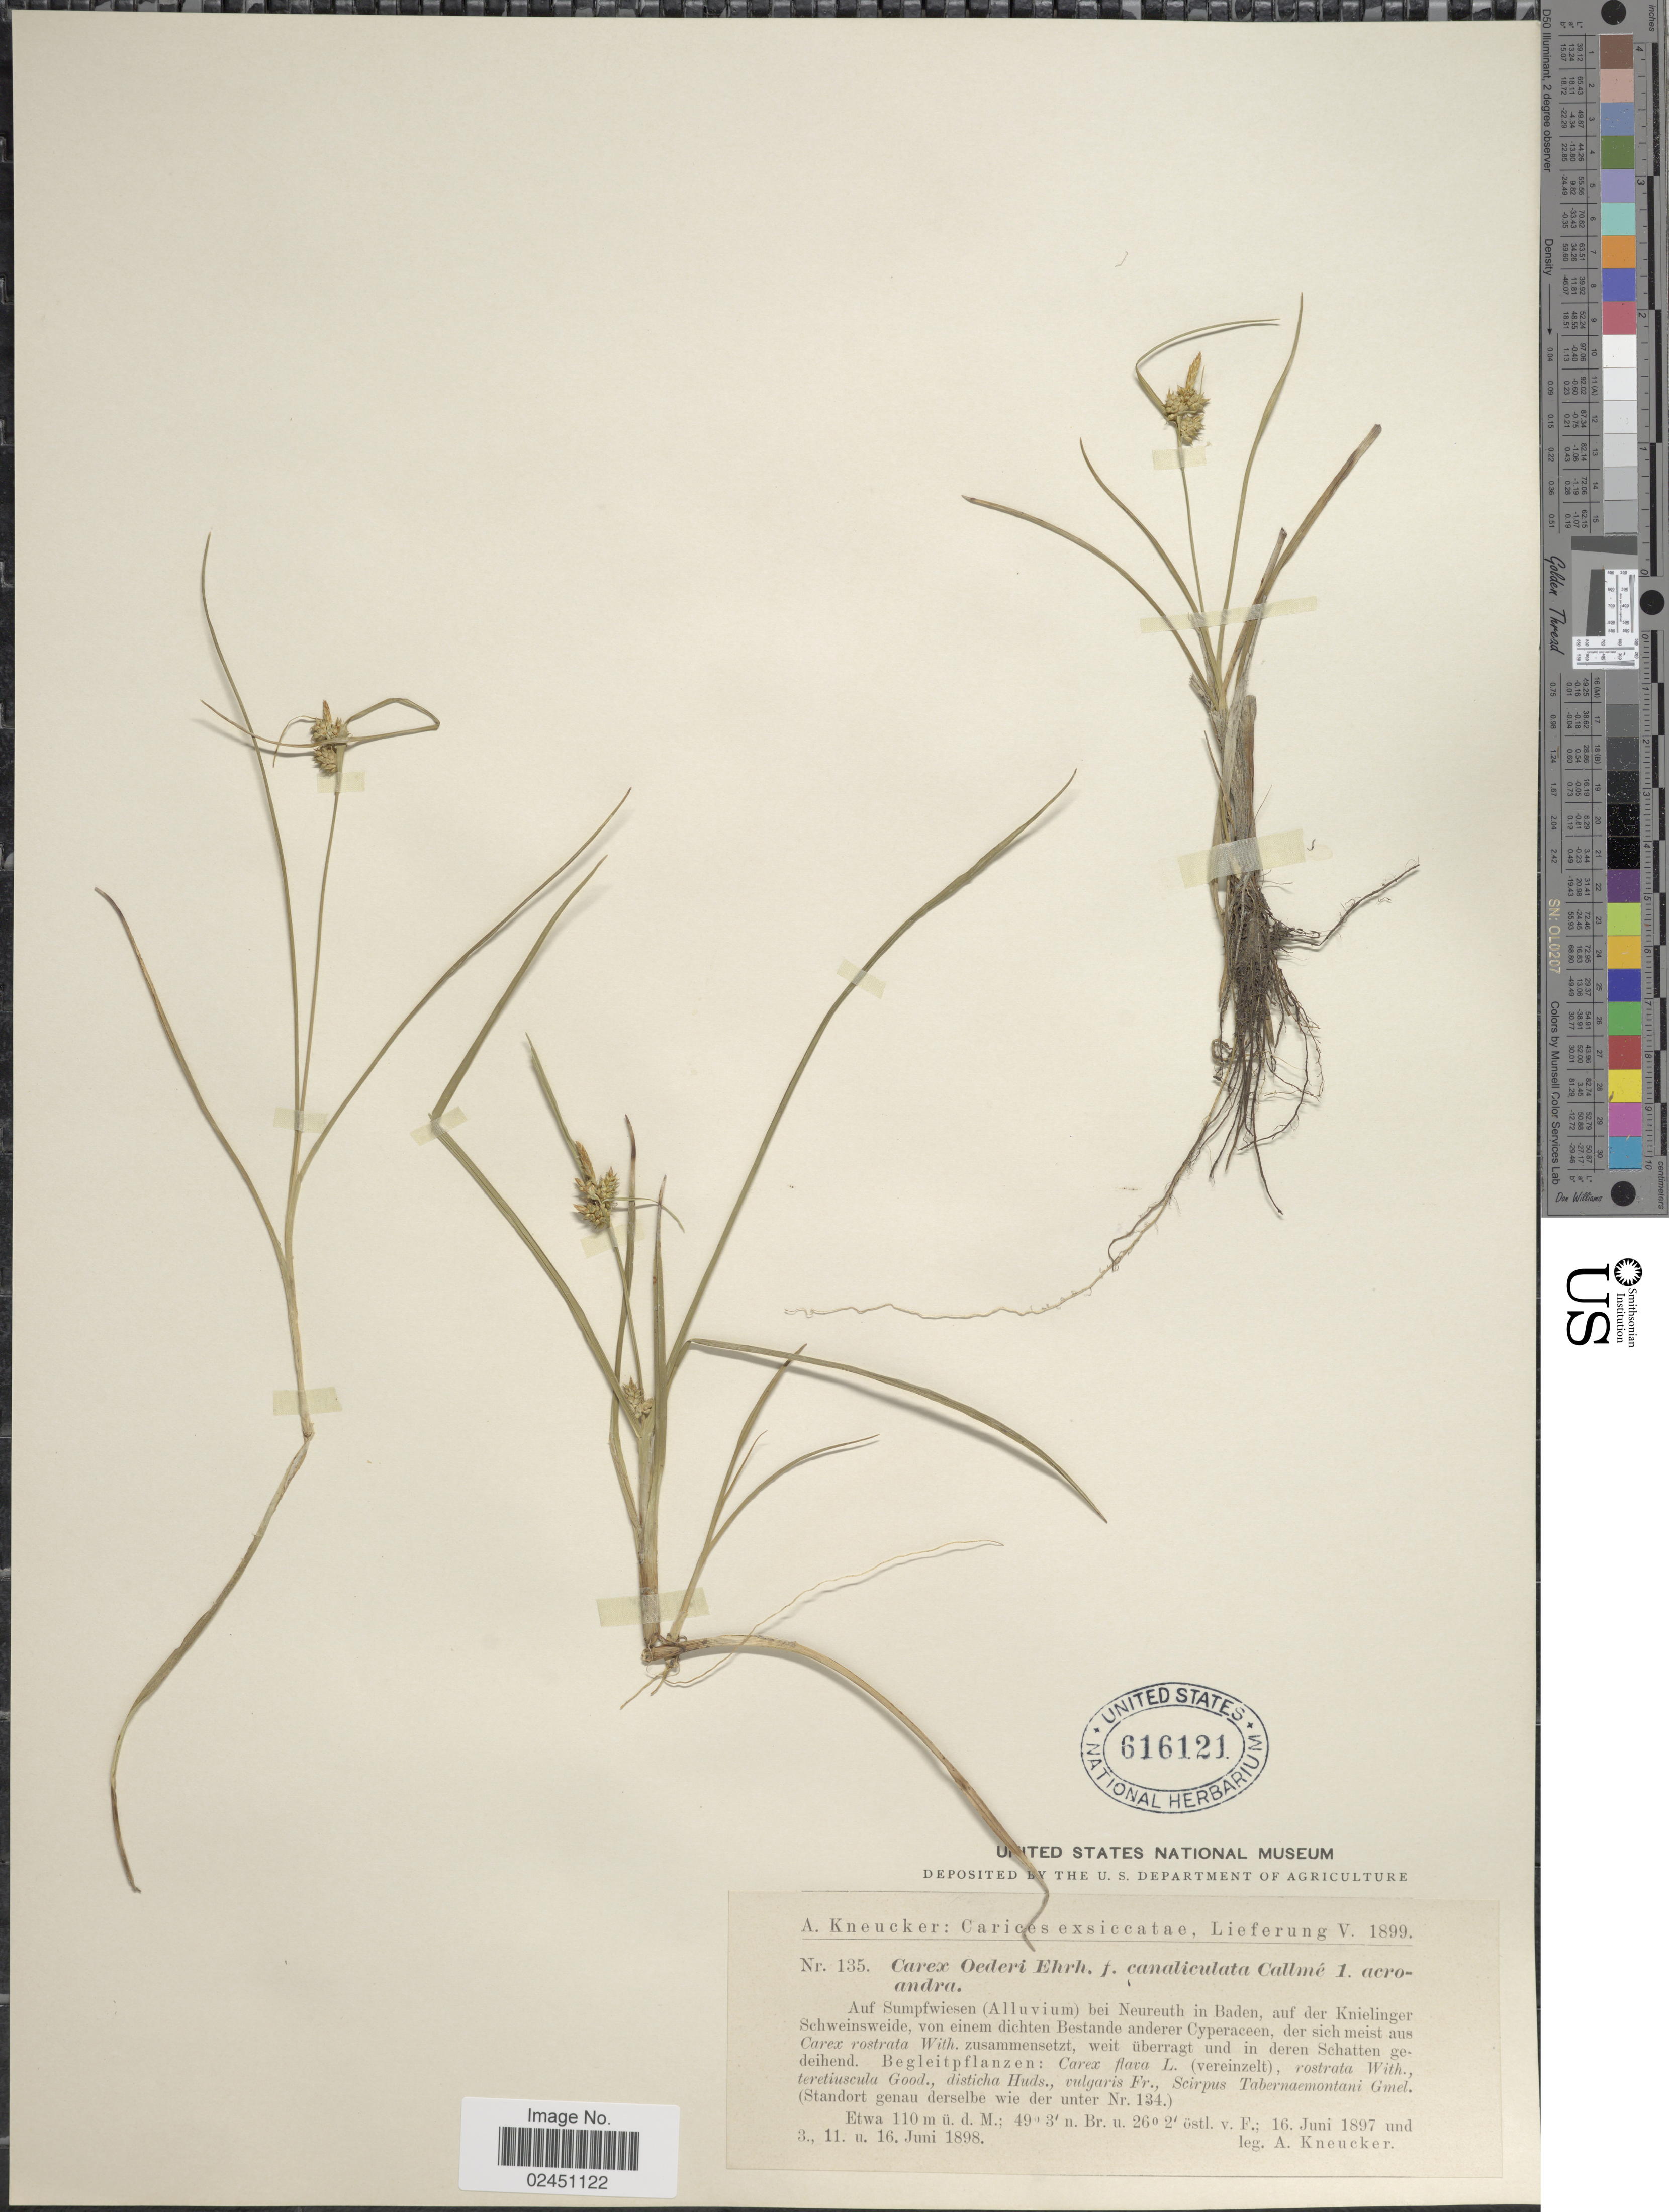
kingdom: Plantae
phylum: Tracheophyta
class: Liliopsida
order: Poales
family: Cyperaceae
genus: Carex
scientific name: Carex oederi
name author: Retz.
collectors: A. Kneucker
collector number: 135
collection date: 1897-06-16/1898-06-16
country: Germany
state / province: Baden-Württemberg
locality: Auf Sumpfwiesen bei Neureuth in Baden, auf der Knielinger Schweinsweide von einem dichten Bestande anderer Cyperaceen.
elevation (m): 110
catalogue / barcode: US 616121